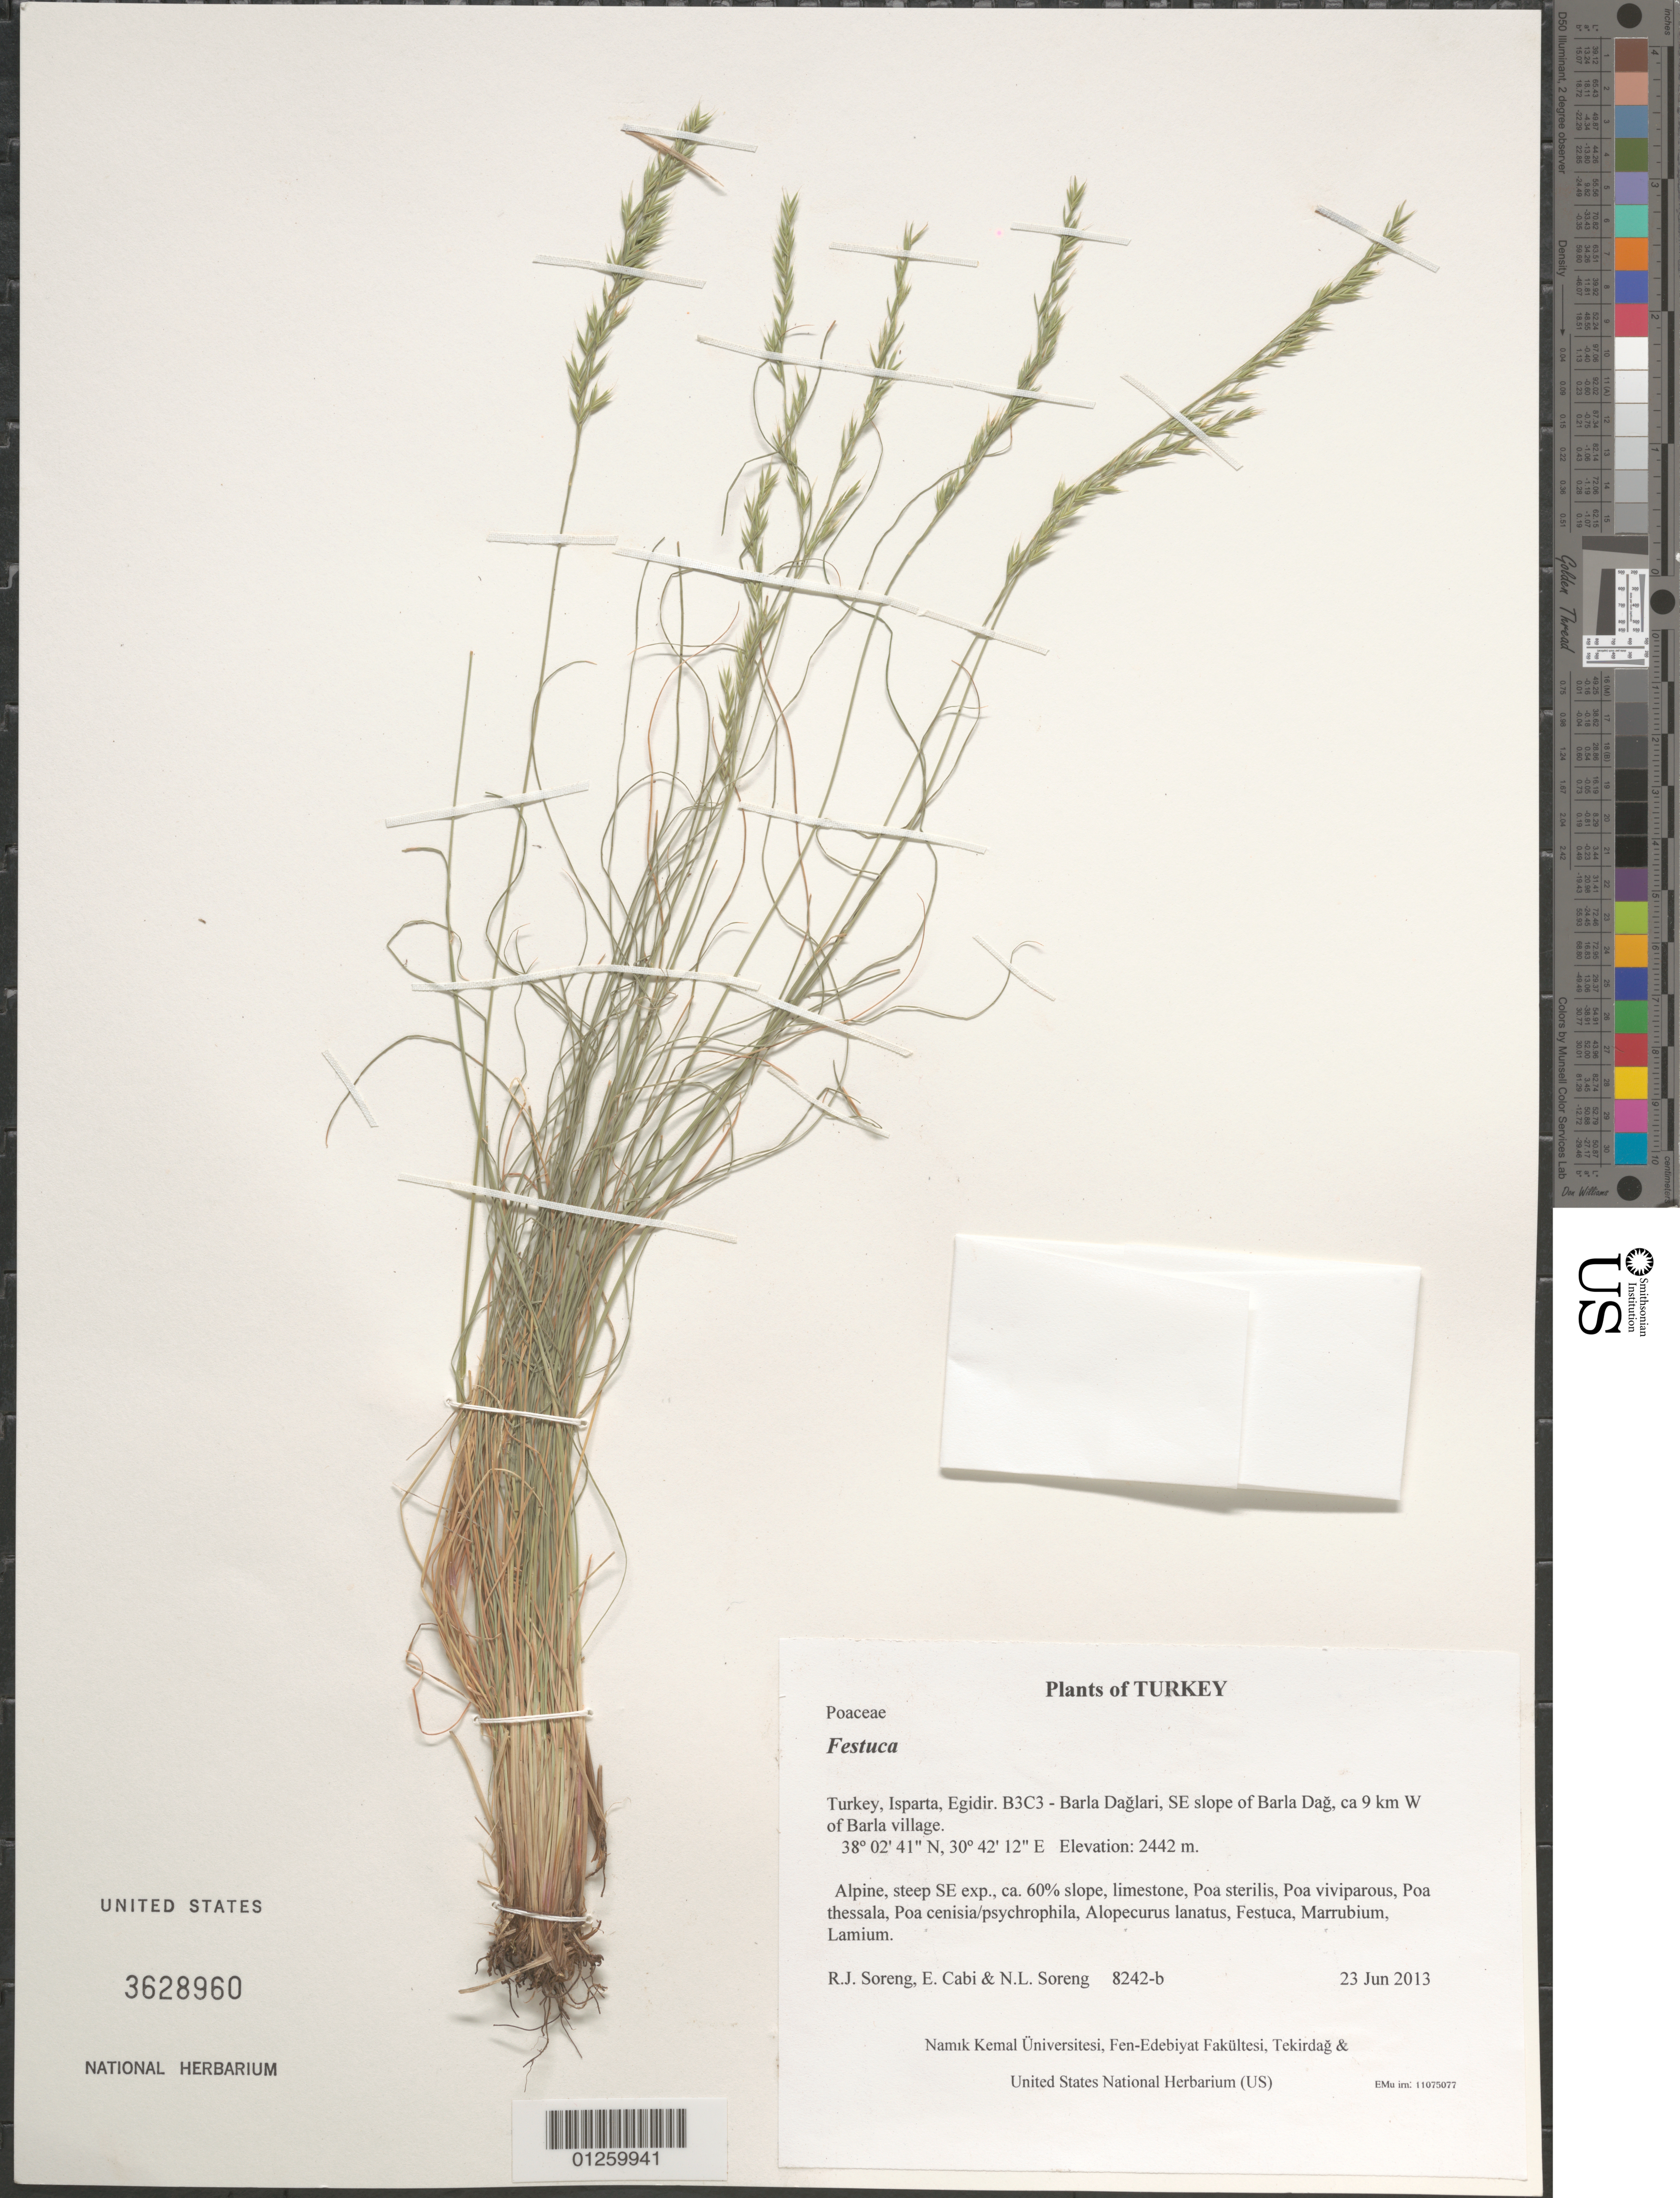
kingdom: Plantae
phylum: Tracheophyta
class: Liliopsida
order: Poales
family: Poaceae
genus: Festuca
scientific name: Festuca sp.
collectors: R. J. Soreng, E. Cabi & N. L. Soreng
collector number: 8242-b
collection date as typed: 2013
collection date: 2013-06-23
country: Turkey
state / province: Isparta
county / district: Egidir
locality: B3C3 - Barla Daglari, SE slope of Barla Dag, ca 9 km W of Barla village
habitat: Alpine, steep SE exp., ca. 60% slope, limestone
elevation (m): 2442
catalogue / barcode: US 3628960